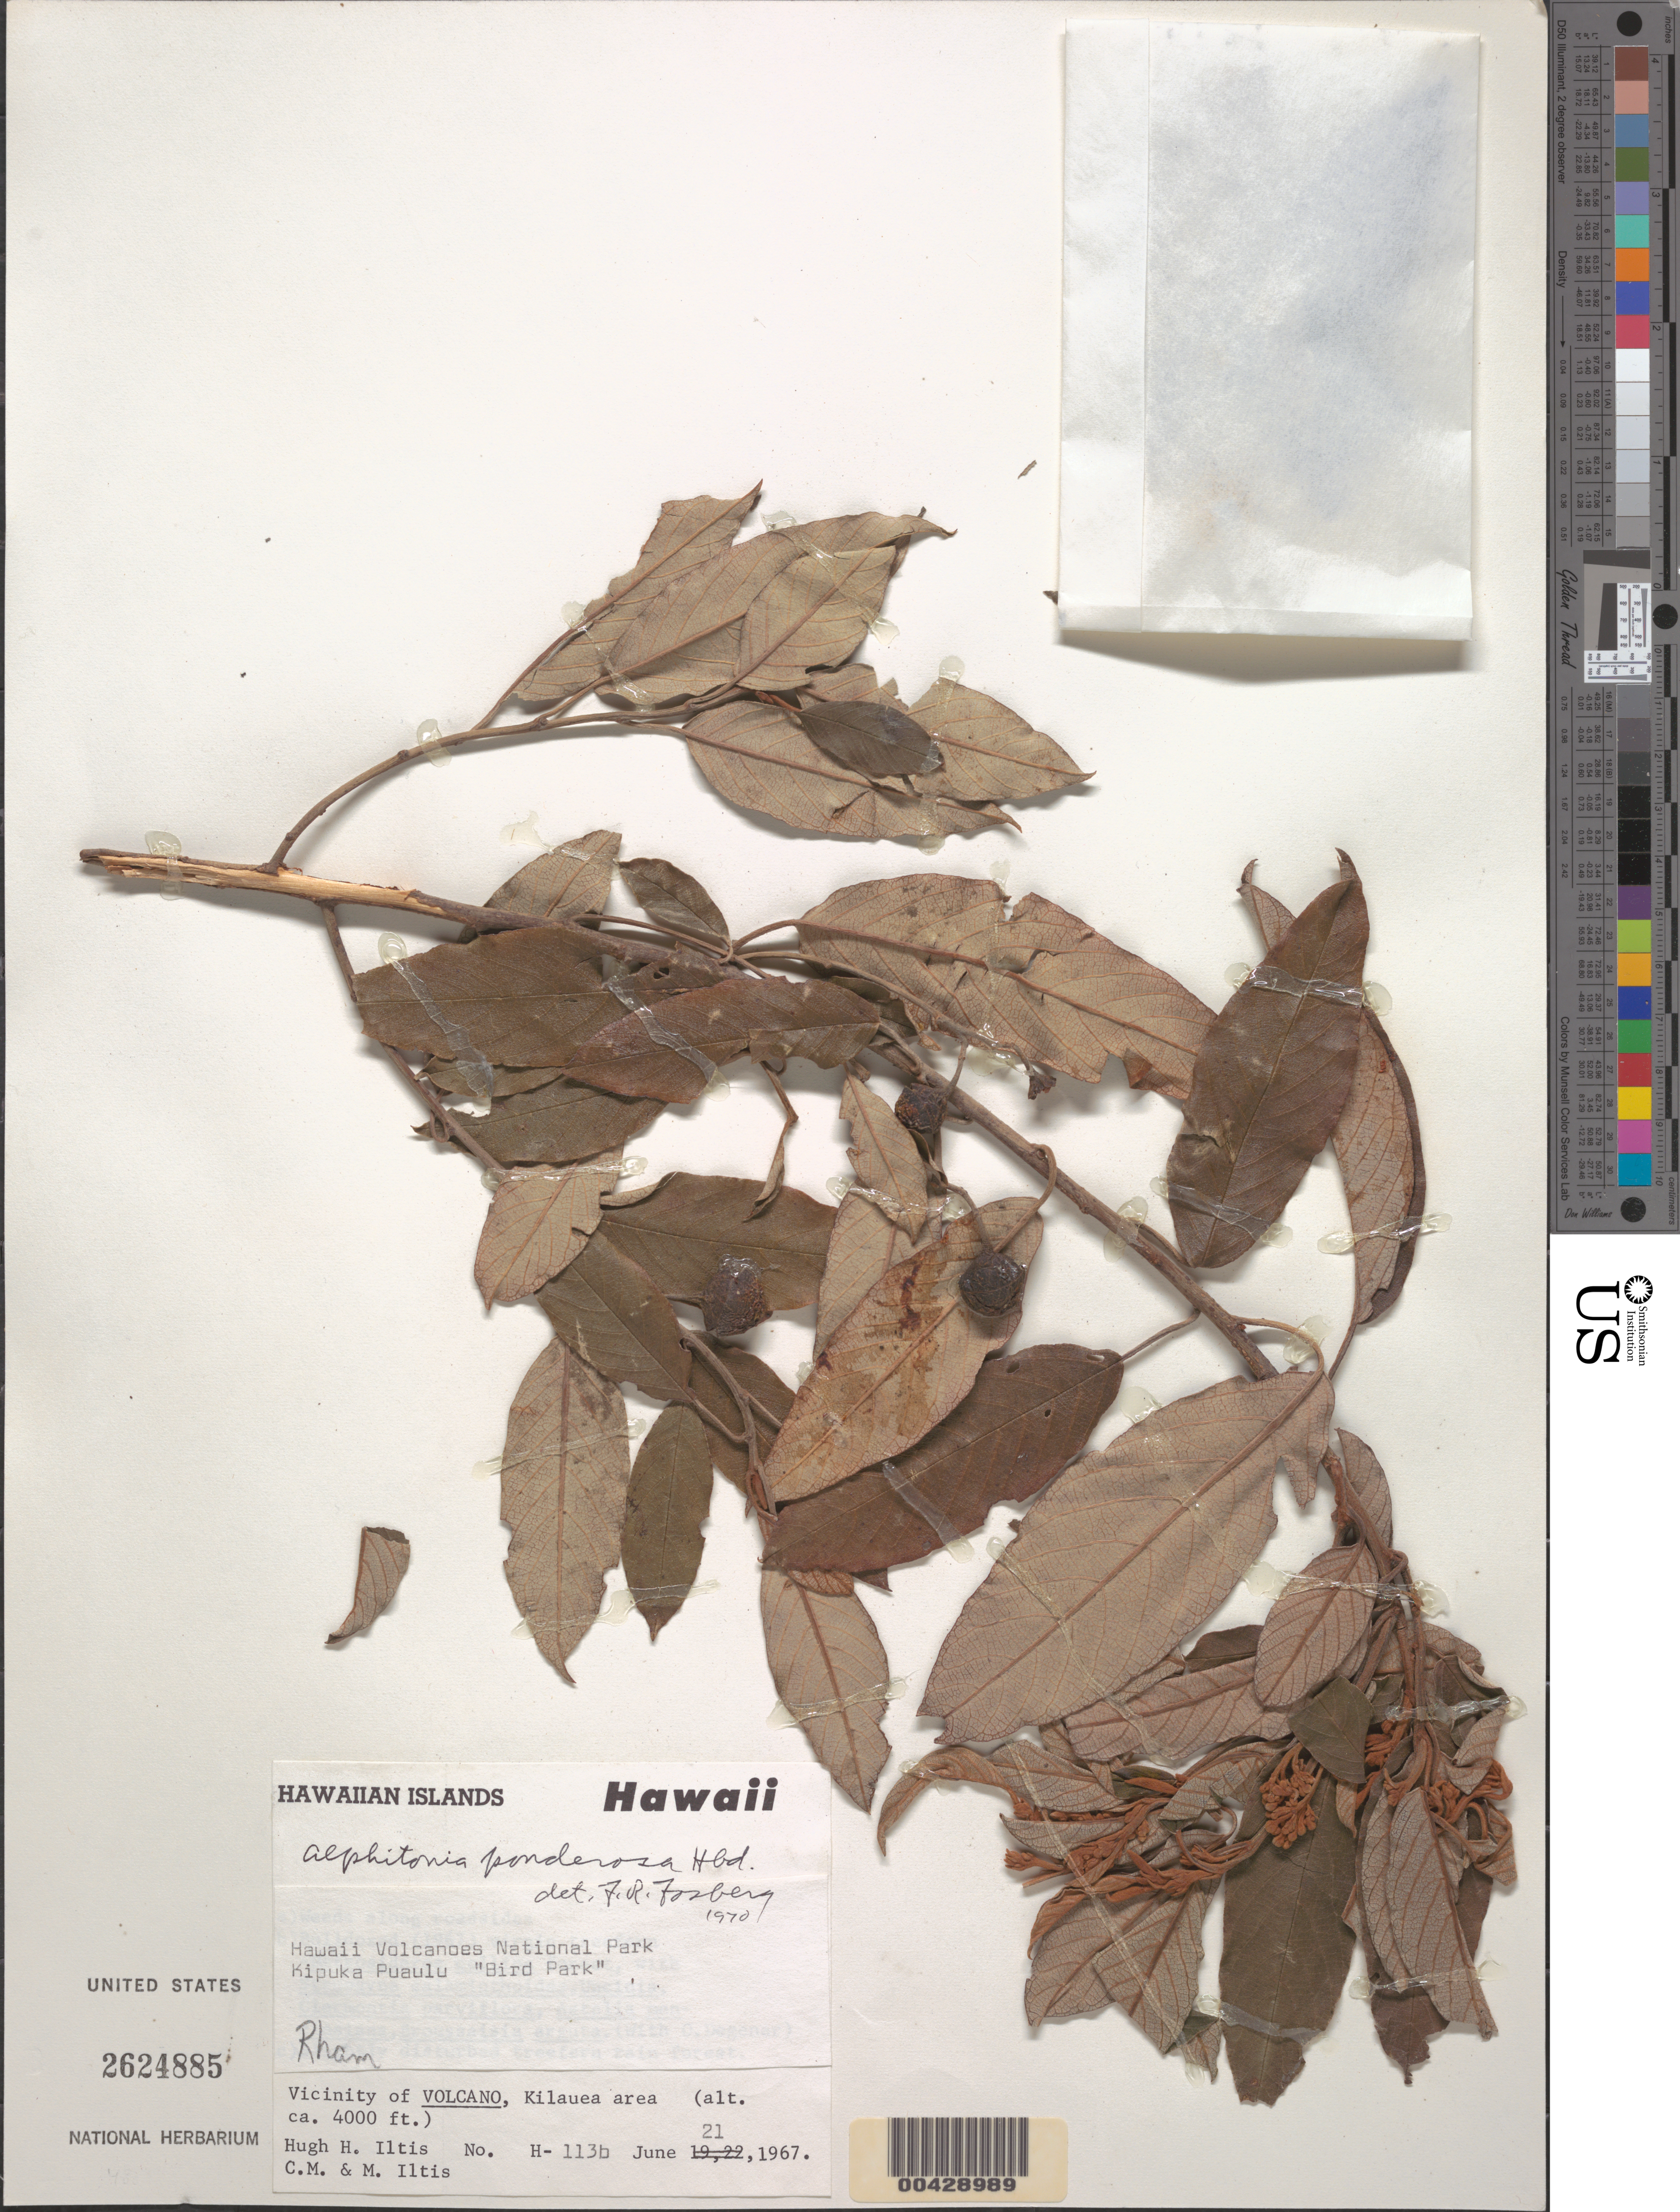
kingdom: Plantae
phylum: Tracheophyta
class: Magnoliopsida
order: Rosales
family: Rhamnaceae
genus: Alphitonia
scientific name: Alphitonia ponderosa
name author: Hillebr.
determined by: Fosberg, F. R.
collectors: H. H. Iltis, M. G. Iltis & C. M Iltis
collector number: H-113b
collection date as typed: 21 Jun 1967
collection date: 1967-06-21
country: United States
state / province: Hawaii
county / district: Hawaii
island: Hawaii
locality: Vicinity of Volcano, Kilauea area, Hawaii Volcanoes National Park Kipuka Puaulu Bird Park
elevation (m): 1219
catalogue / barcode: US 2624885